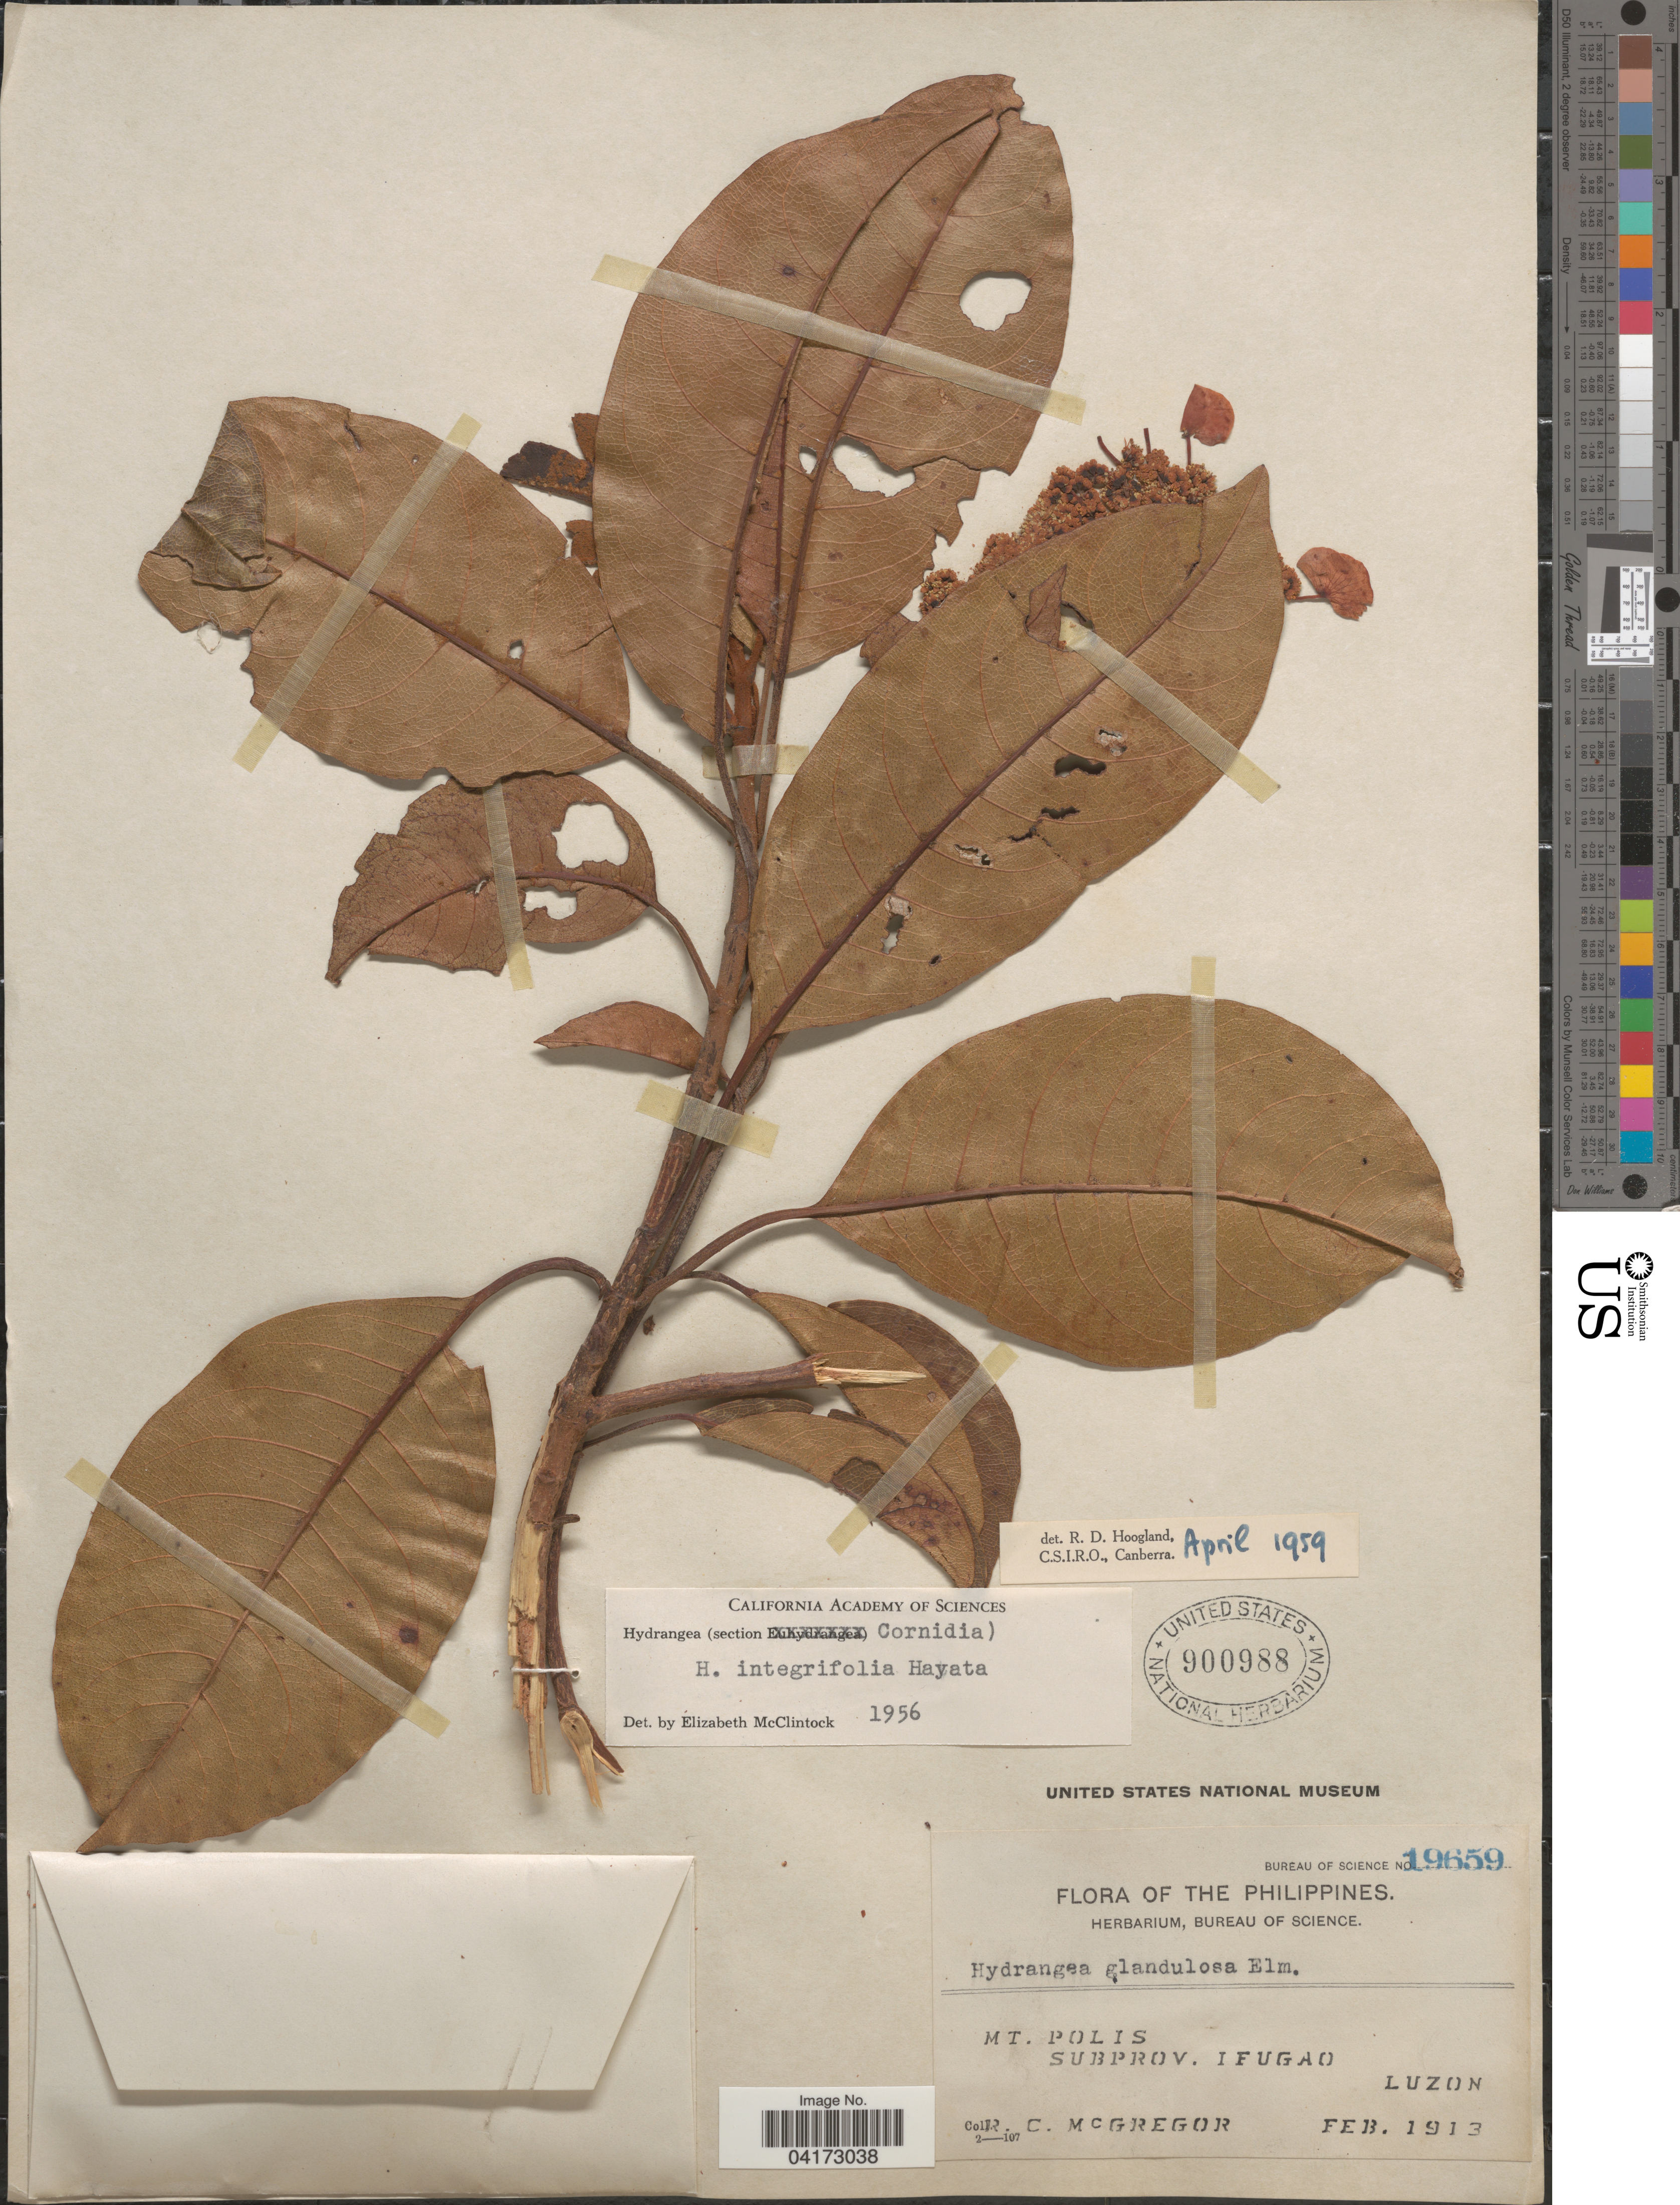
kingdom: Plantae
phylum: Tracheophyta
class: Magnoliopsida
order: Cornales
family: Hydrangeaceae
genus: Hydrangea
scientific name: Hydrangea integrifolia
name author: Hayata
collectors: R. C. McGregor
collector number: Bureau of Science 19659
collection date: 1913-02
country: Philippines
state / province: Cordillera (Administrative Region)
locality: Mt. Polis. Subprov. Ifugao. Luzon.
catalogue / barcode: US 900988